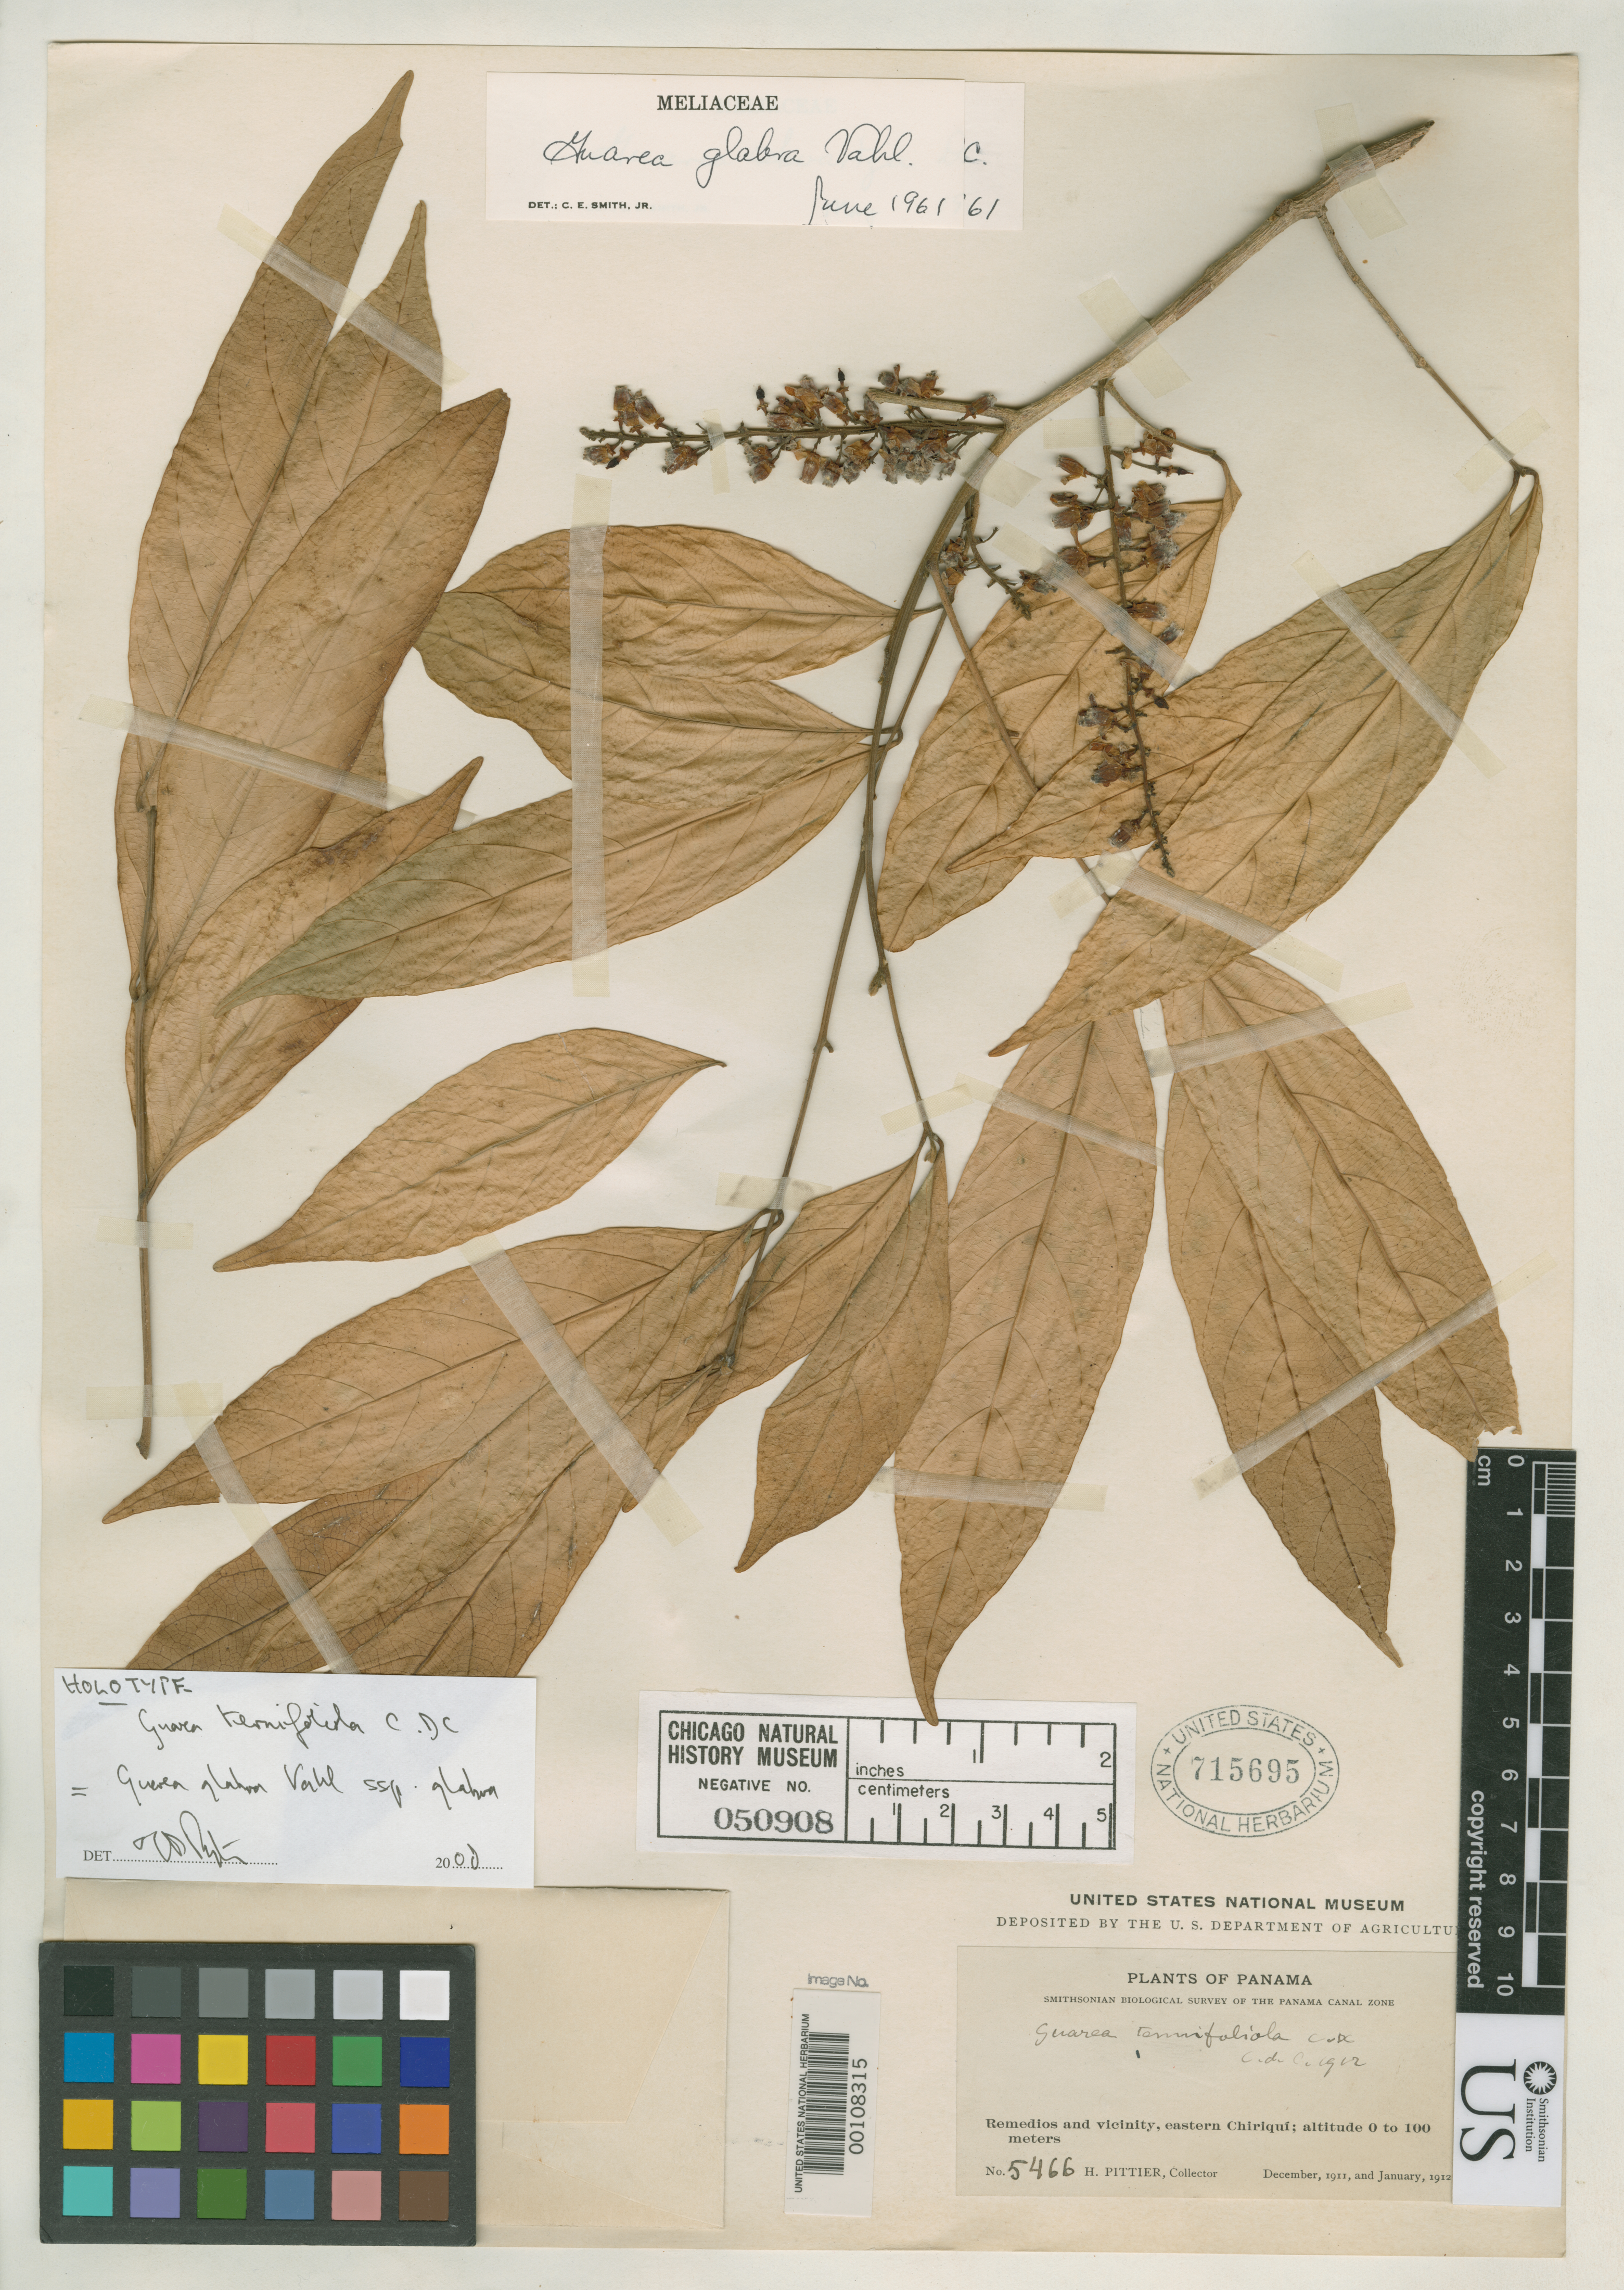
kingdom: Plantae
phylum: Tracheophyta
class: Magnoliopsida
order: Sapindales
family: Meliaceae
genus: Guarea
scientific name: Guarea ternifoliola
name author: C. DC.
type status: Holotype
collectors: H. F. Pittier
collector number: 5466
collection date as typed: December, 1911, and January, 1912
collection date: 1911-12,1912-01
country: Panama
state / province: Chiriquí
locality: Remedios & vicinity, eastern Chiriqui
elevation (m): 0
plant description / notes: Protologue does not specify location of holotype; annotated as such by T.D. Pennington (2008).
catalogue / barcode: US 715695